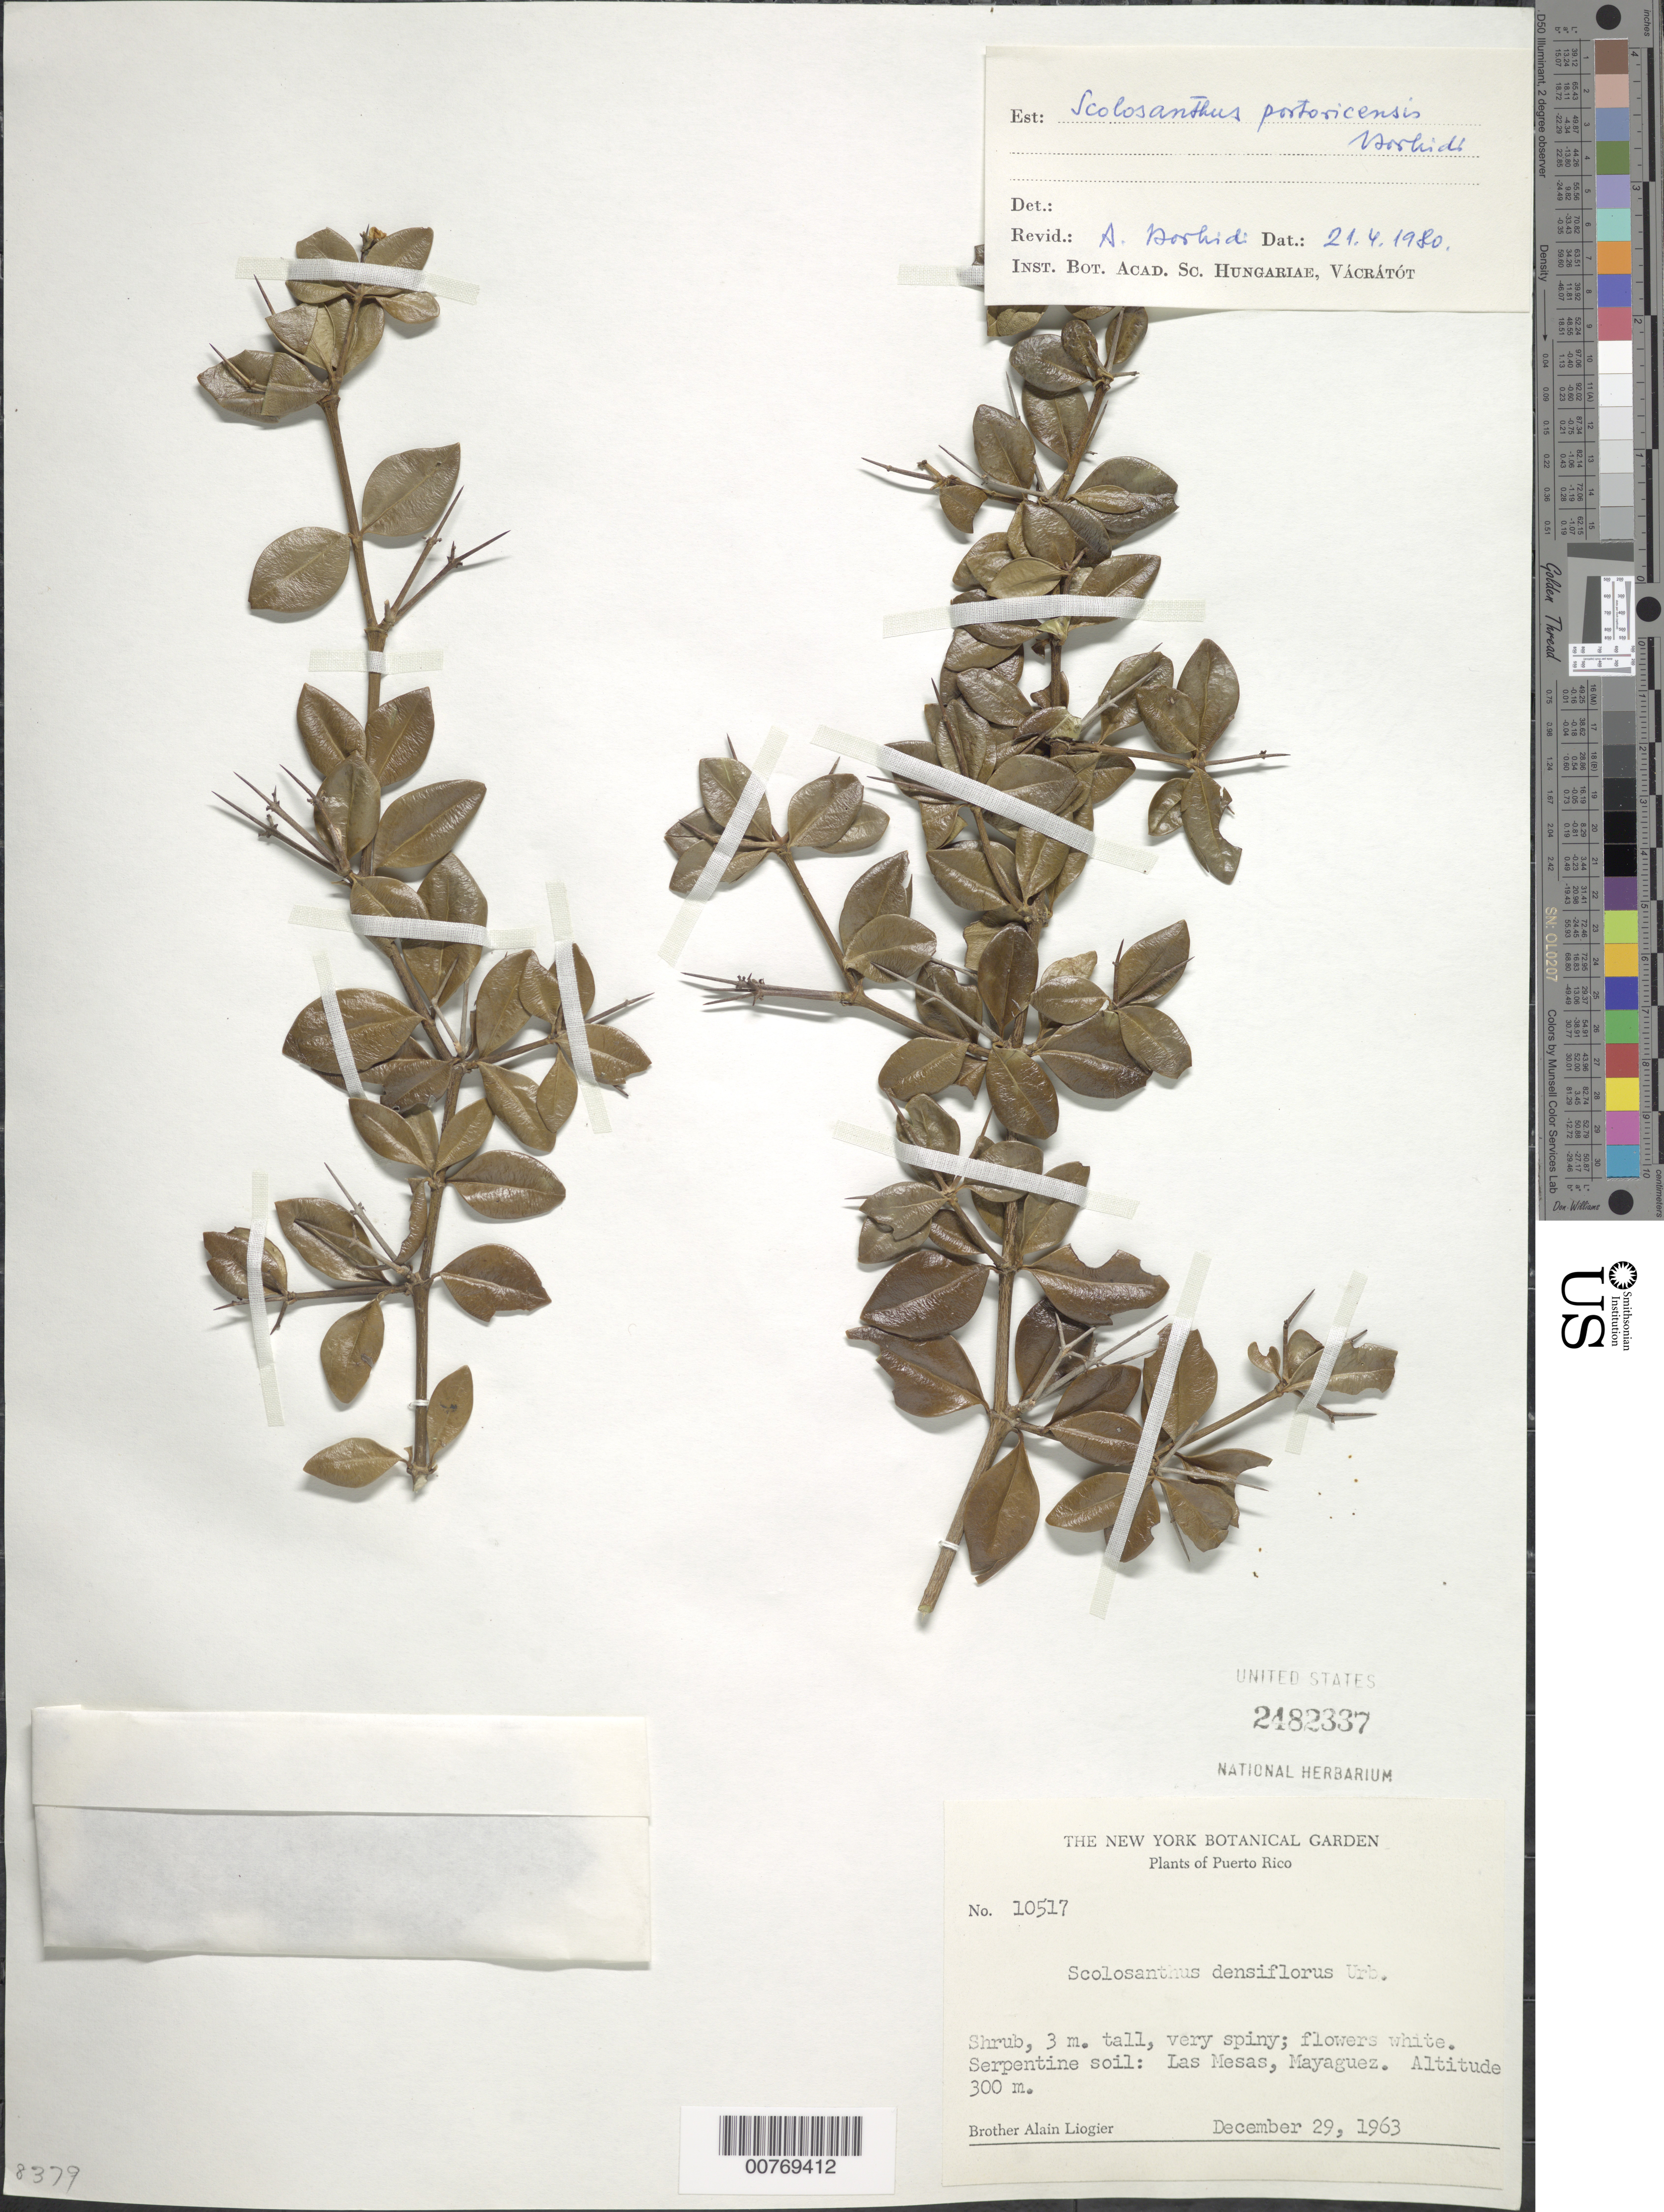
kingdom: Plantae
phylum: Tracheophyta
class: Liliopsida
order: Poales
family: Cyperaceae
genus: Scleria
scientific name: Scleria brittonii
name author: Core ex Small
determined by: Borhidi, Attila L.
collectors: A. H. Liogier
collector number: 10517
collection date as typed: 29 Dec 1963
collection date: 1963-12-29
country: Puerto Rico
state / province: Mayagüez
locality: Las Mesas, Mayaguez.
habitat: Serpentine soil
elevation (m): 300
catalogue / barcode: US 2482337